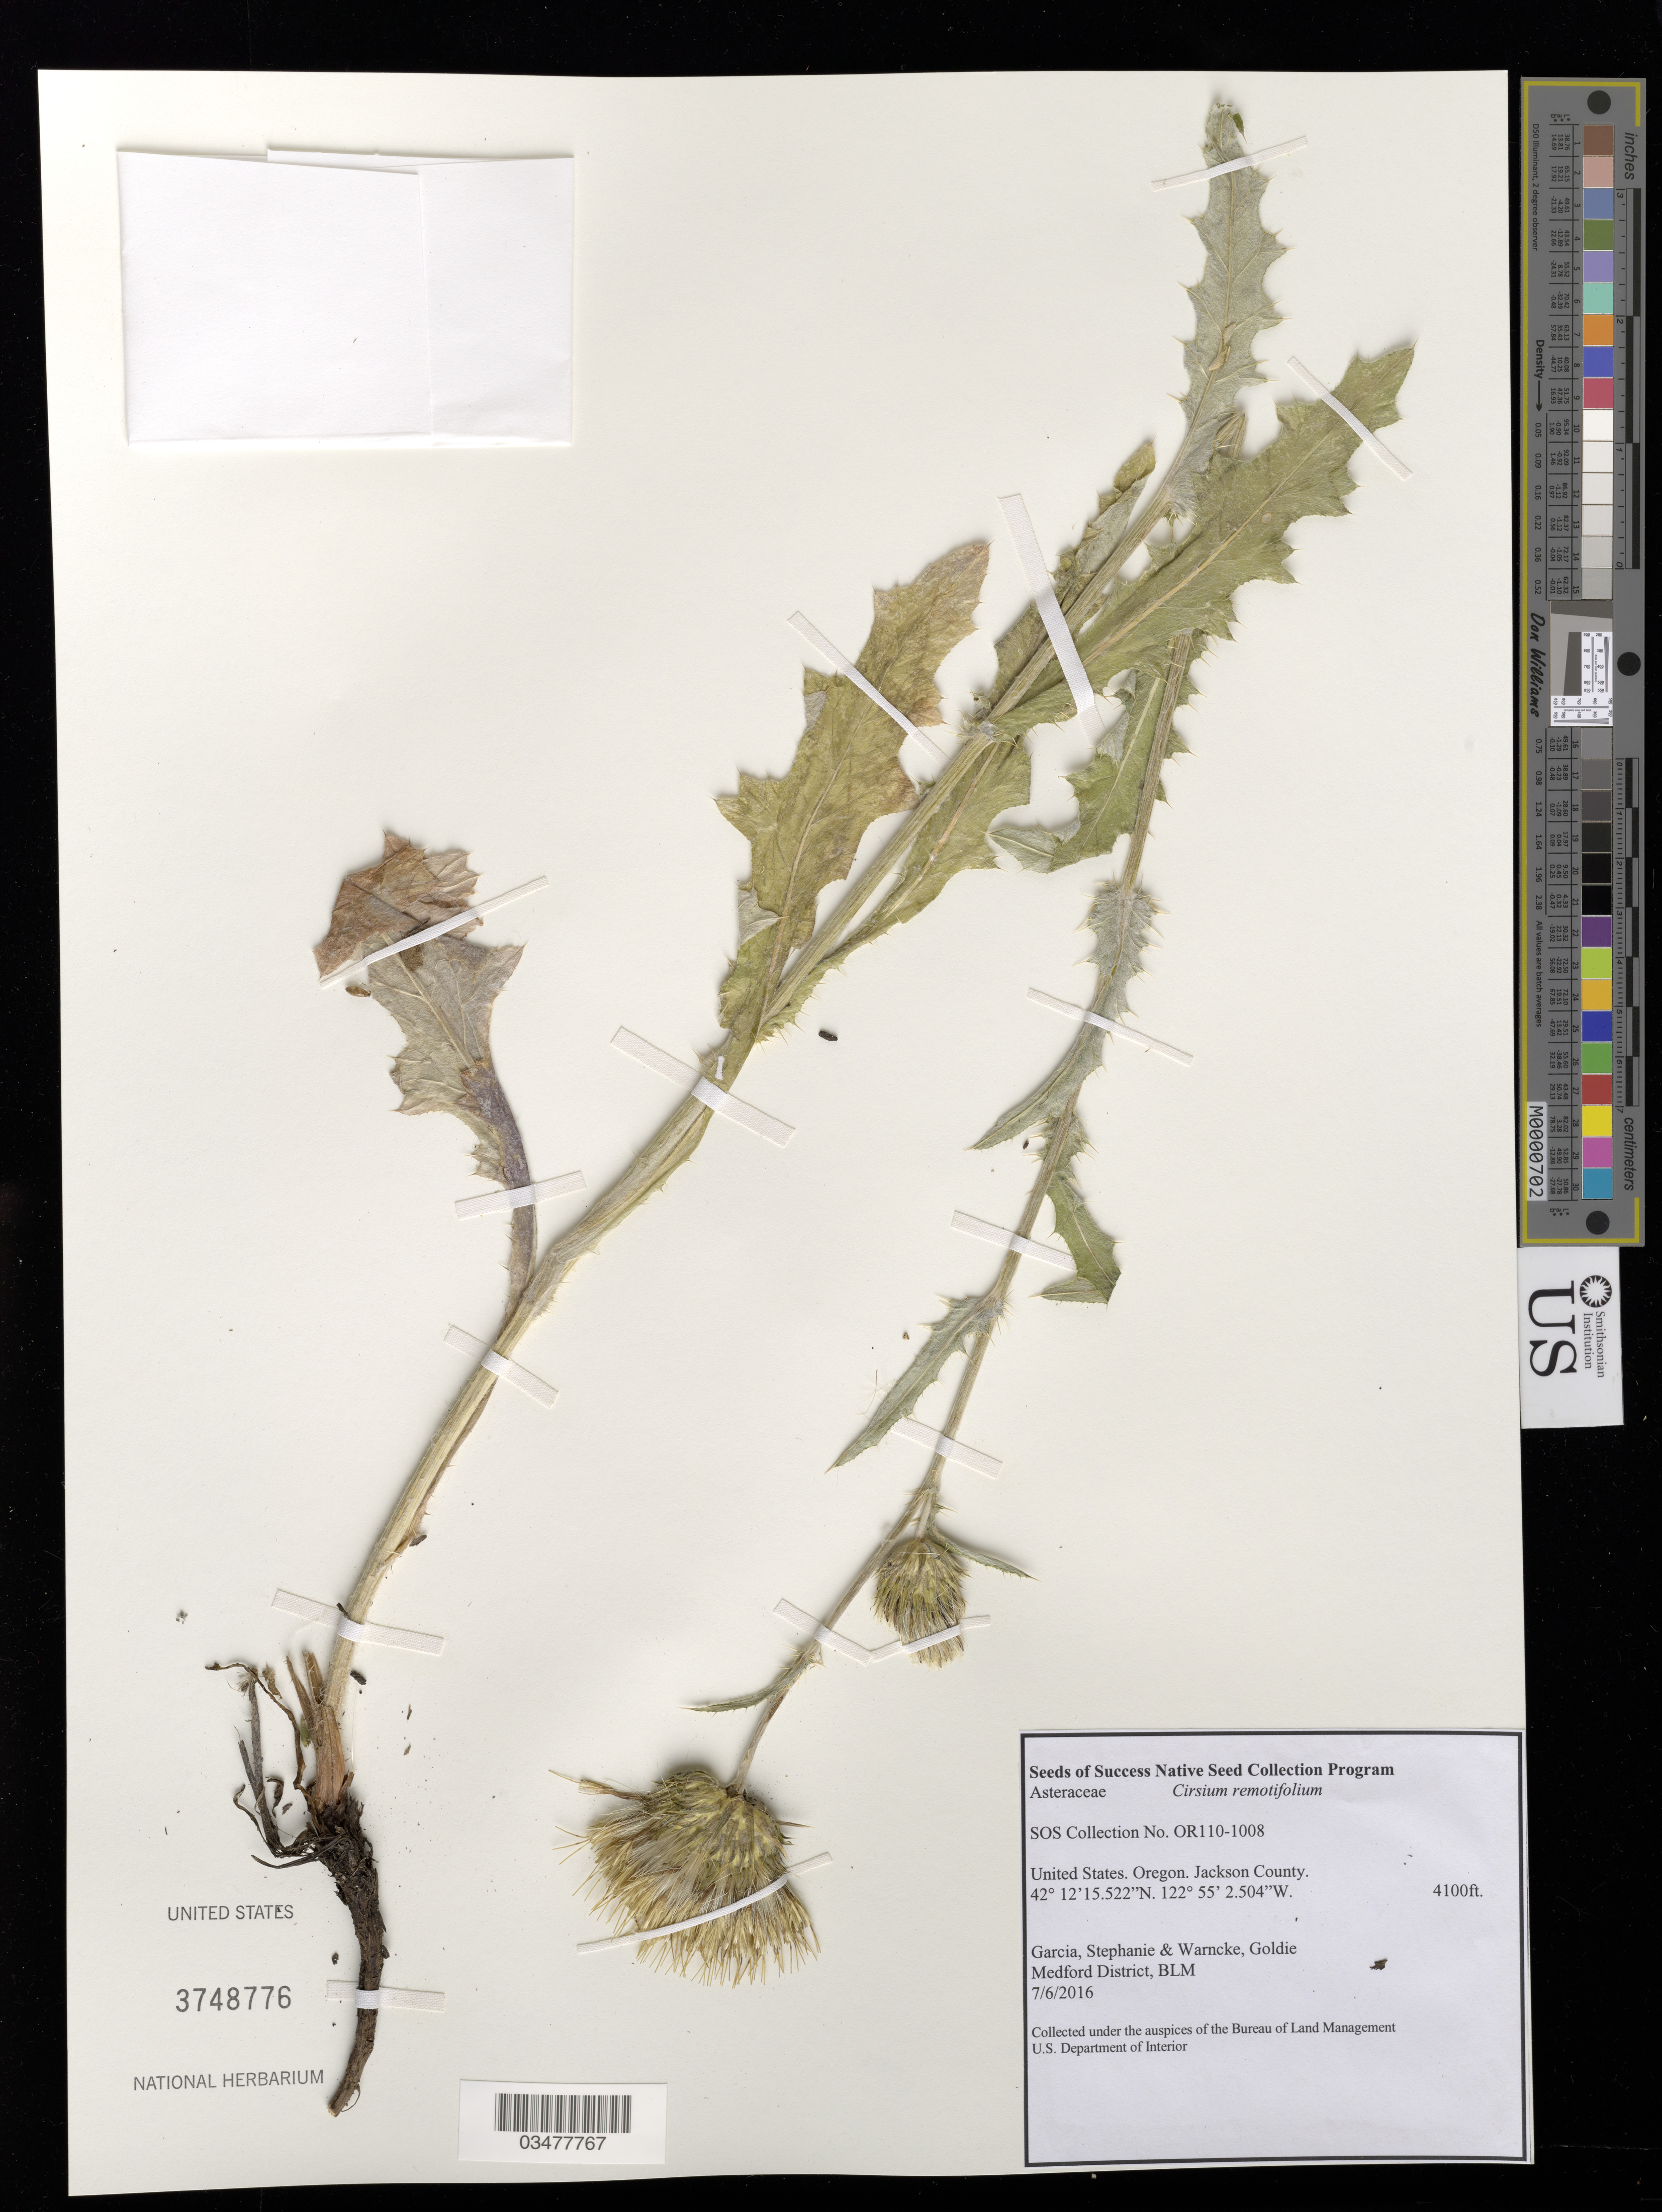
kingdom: Plantae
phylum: Tracheophyta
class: Magnoliopsida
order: Asterales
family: Asteraceae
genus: Cirsium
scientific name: Cirsium remotifolium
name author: (Hook.) DC.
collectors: S. Garcia & G. Warncke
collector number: OR110-1008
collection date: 2016-07-06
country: United States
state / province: Oregon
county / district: Jackson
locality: Ashland Resource Area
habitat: Off BLM Road 38-2-26, little to no use from public. Open meadow on SW facing hillslope of ridge, rocky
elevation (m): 1250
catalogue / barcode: US 3748776